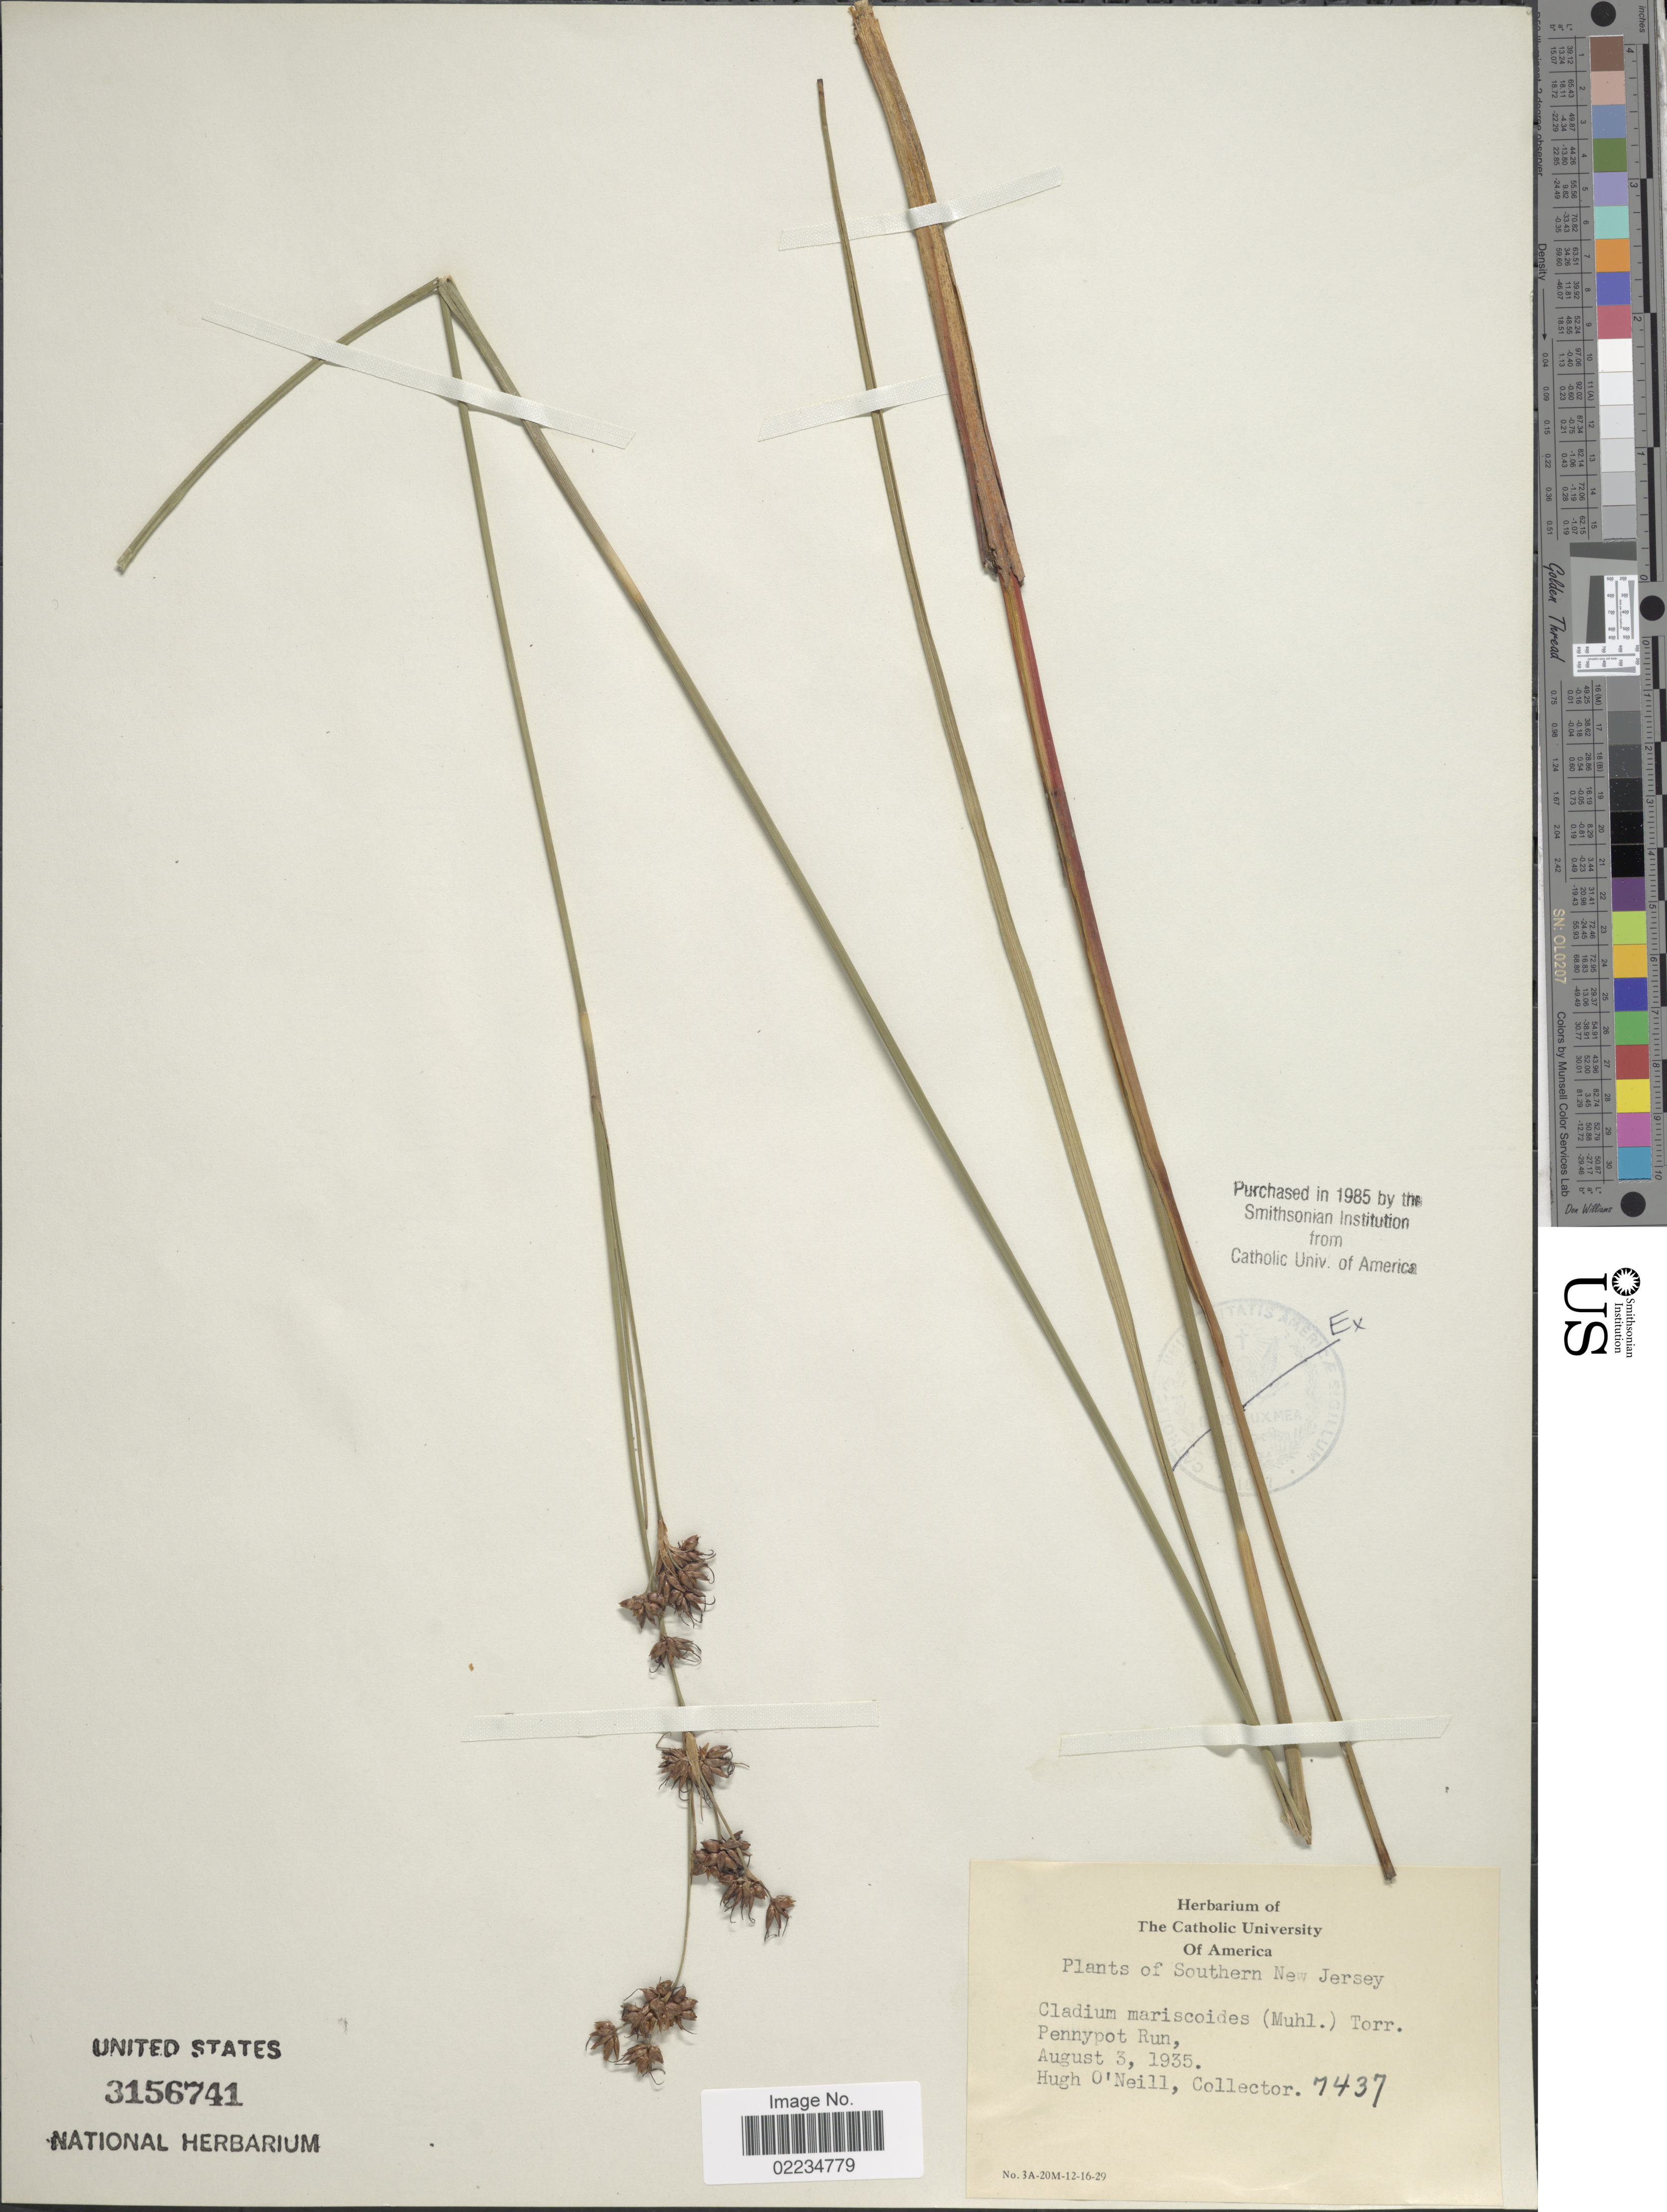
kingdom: Plantae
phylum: Tracheophyta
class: Liliopsida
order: Poales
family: Cyperaceae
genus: Cladium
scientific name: Cladium mariscoides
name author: (Muhl.) Torr.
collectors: H. O'Neill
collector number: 7437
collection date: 1935-08-03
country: United States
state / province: New Jersey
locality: Southern New Jersey, Pennypot Run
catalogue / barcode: US 3156741